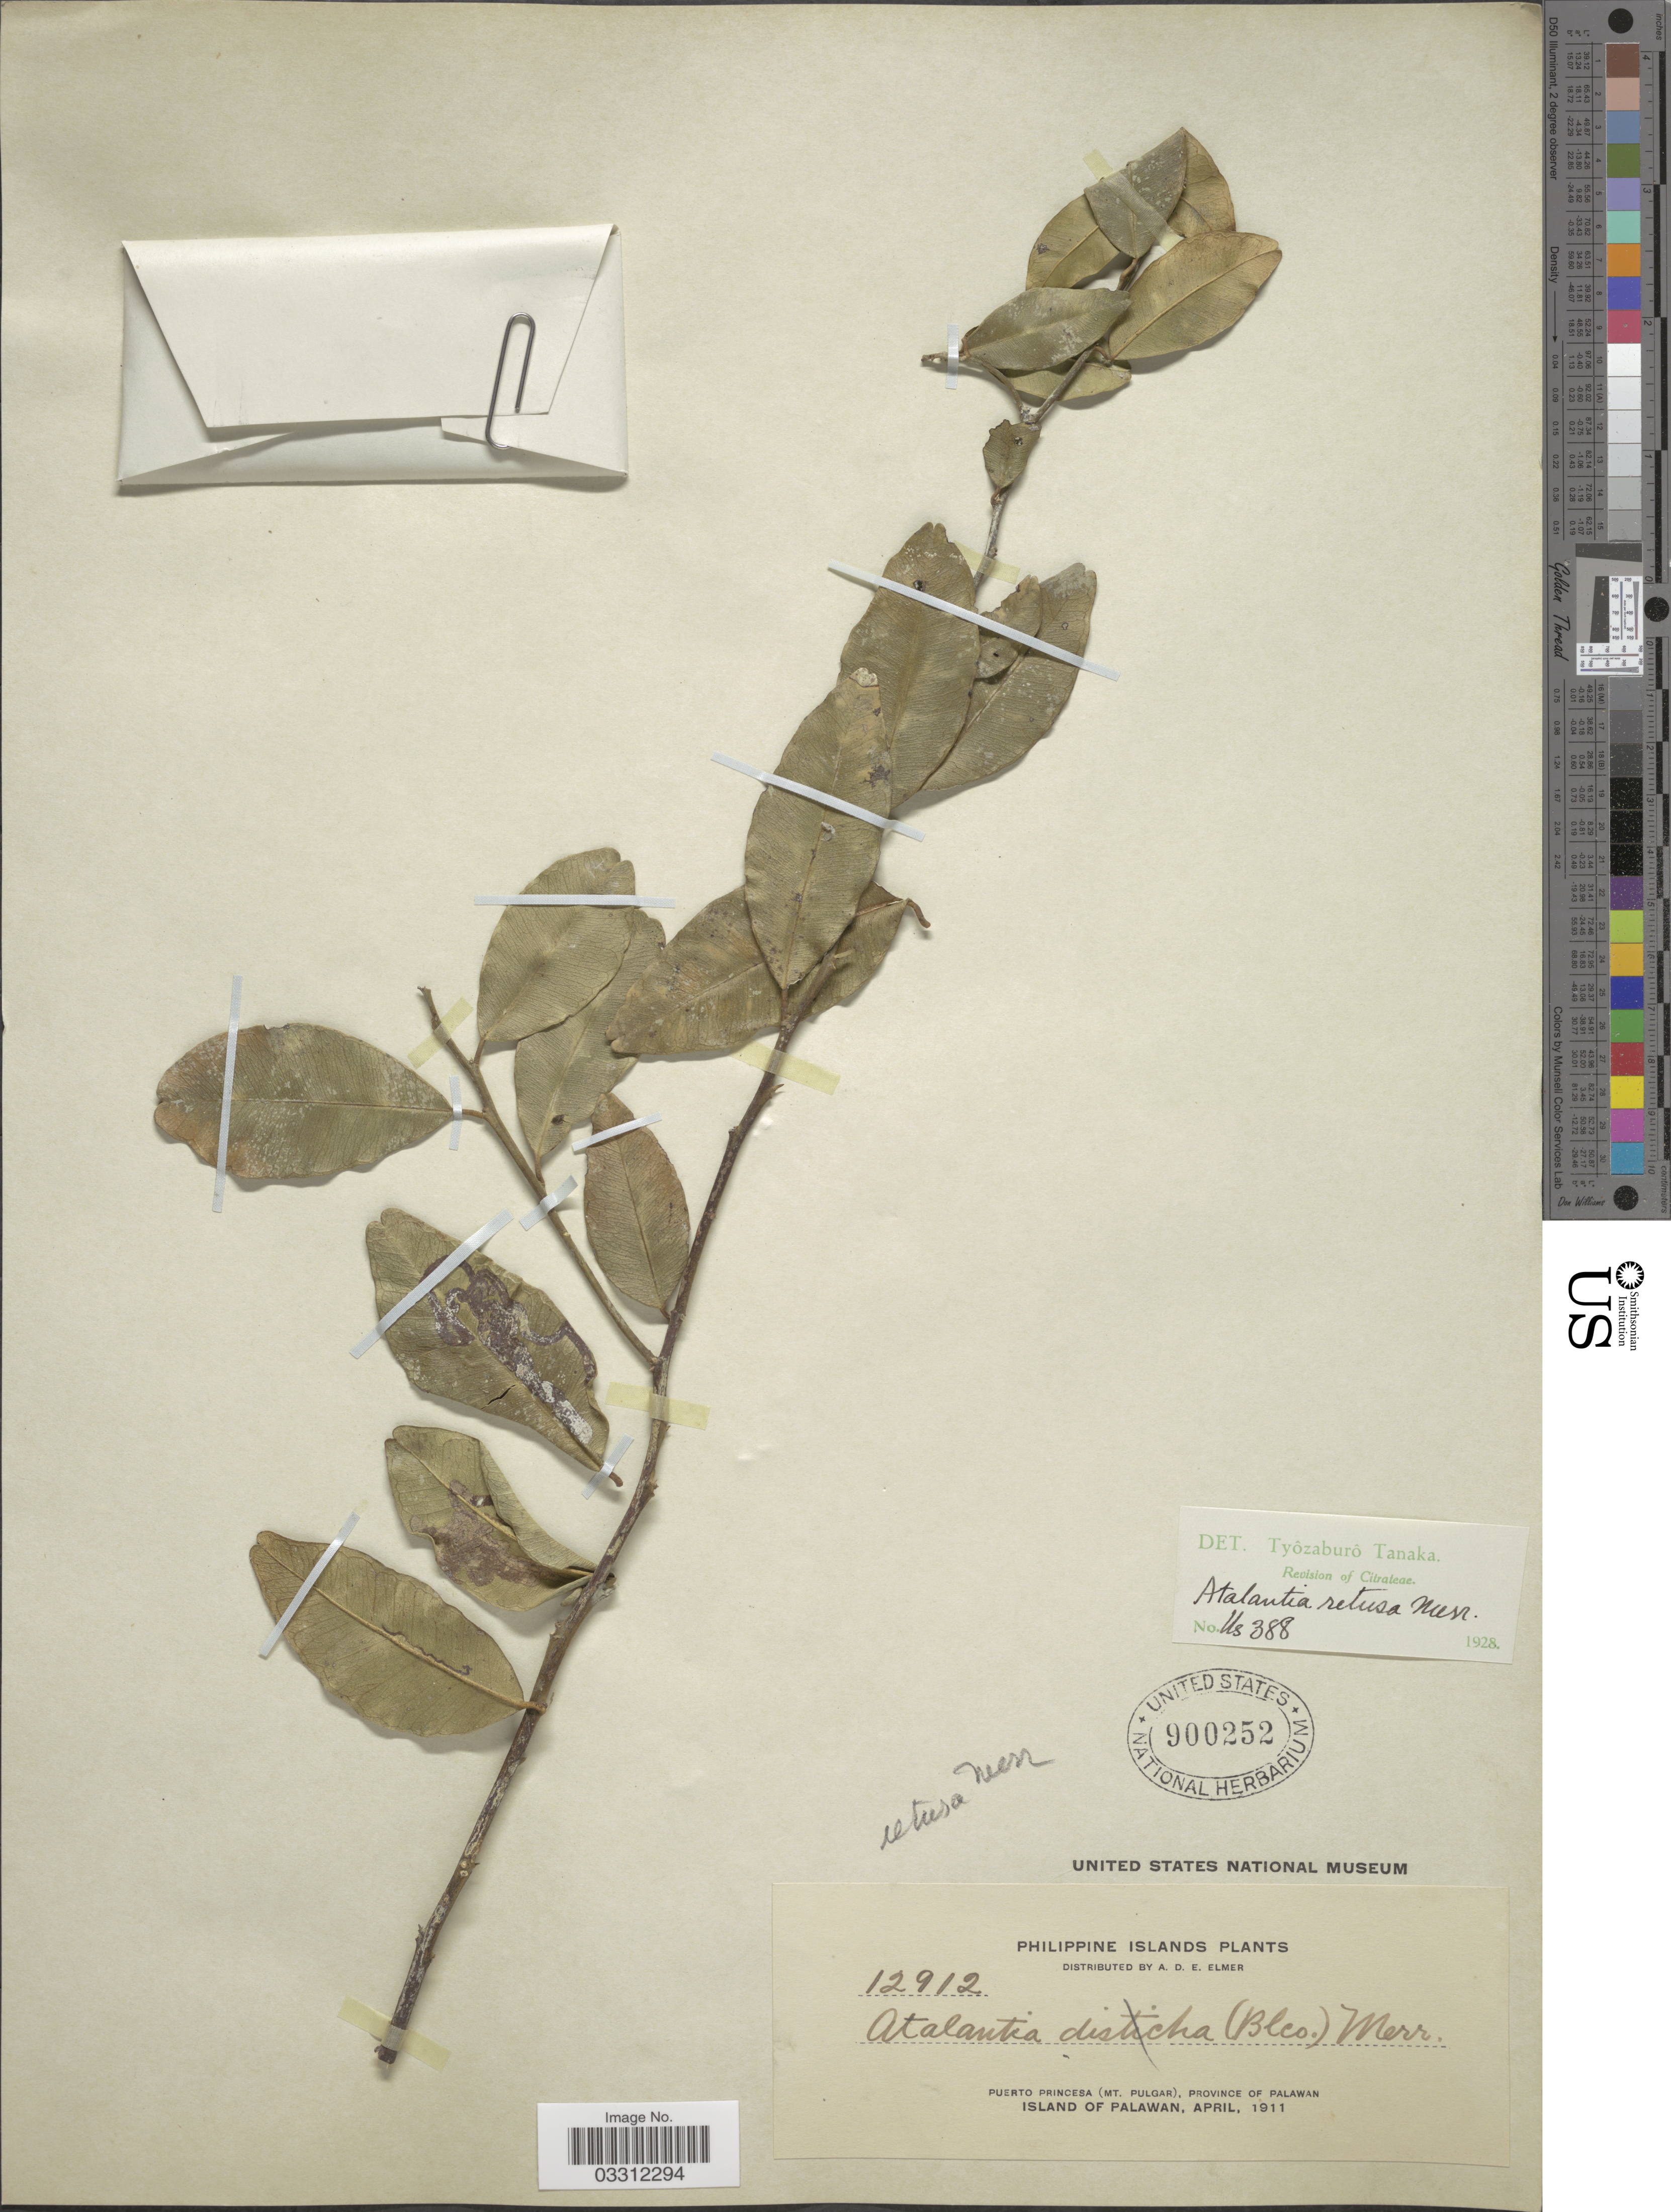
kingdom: Plantae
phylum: Tracheophyta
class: Magnoliopsida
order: Sapindales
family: Rutaceae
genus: Atalantia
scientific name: Atalantia retusa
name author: Merr.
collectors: A. D. E. Elmer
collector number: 12912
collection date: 1911-04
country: Philippines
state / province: Mimaropa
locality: Puerto Princesa (Mt. Pulgar), Province of Palawan, Island of Palawan.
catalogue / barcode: US 900252